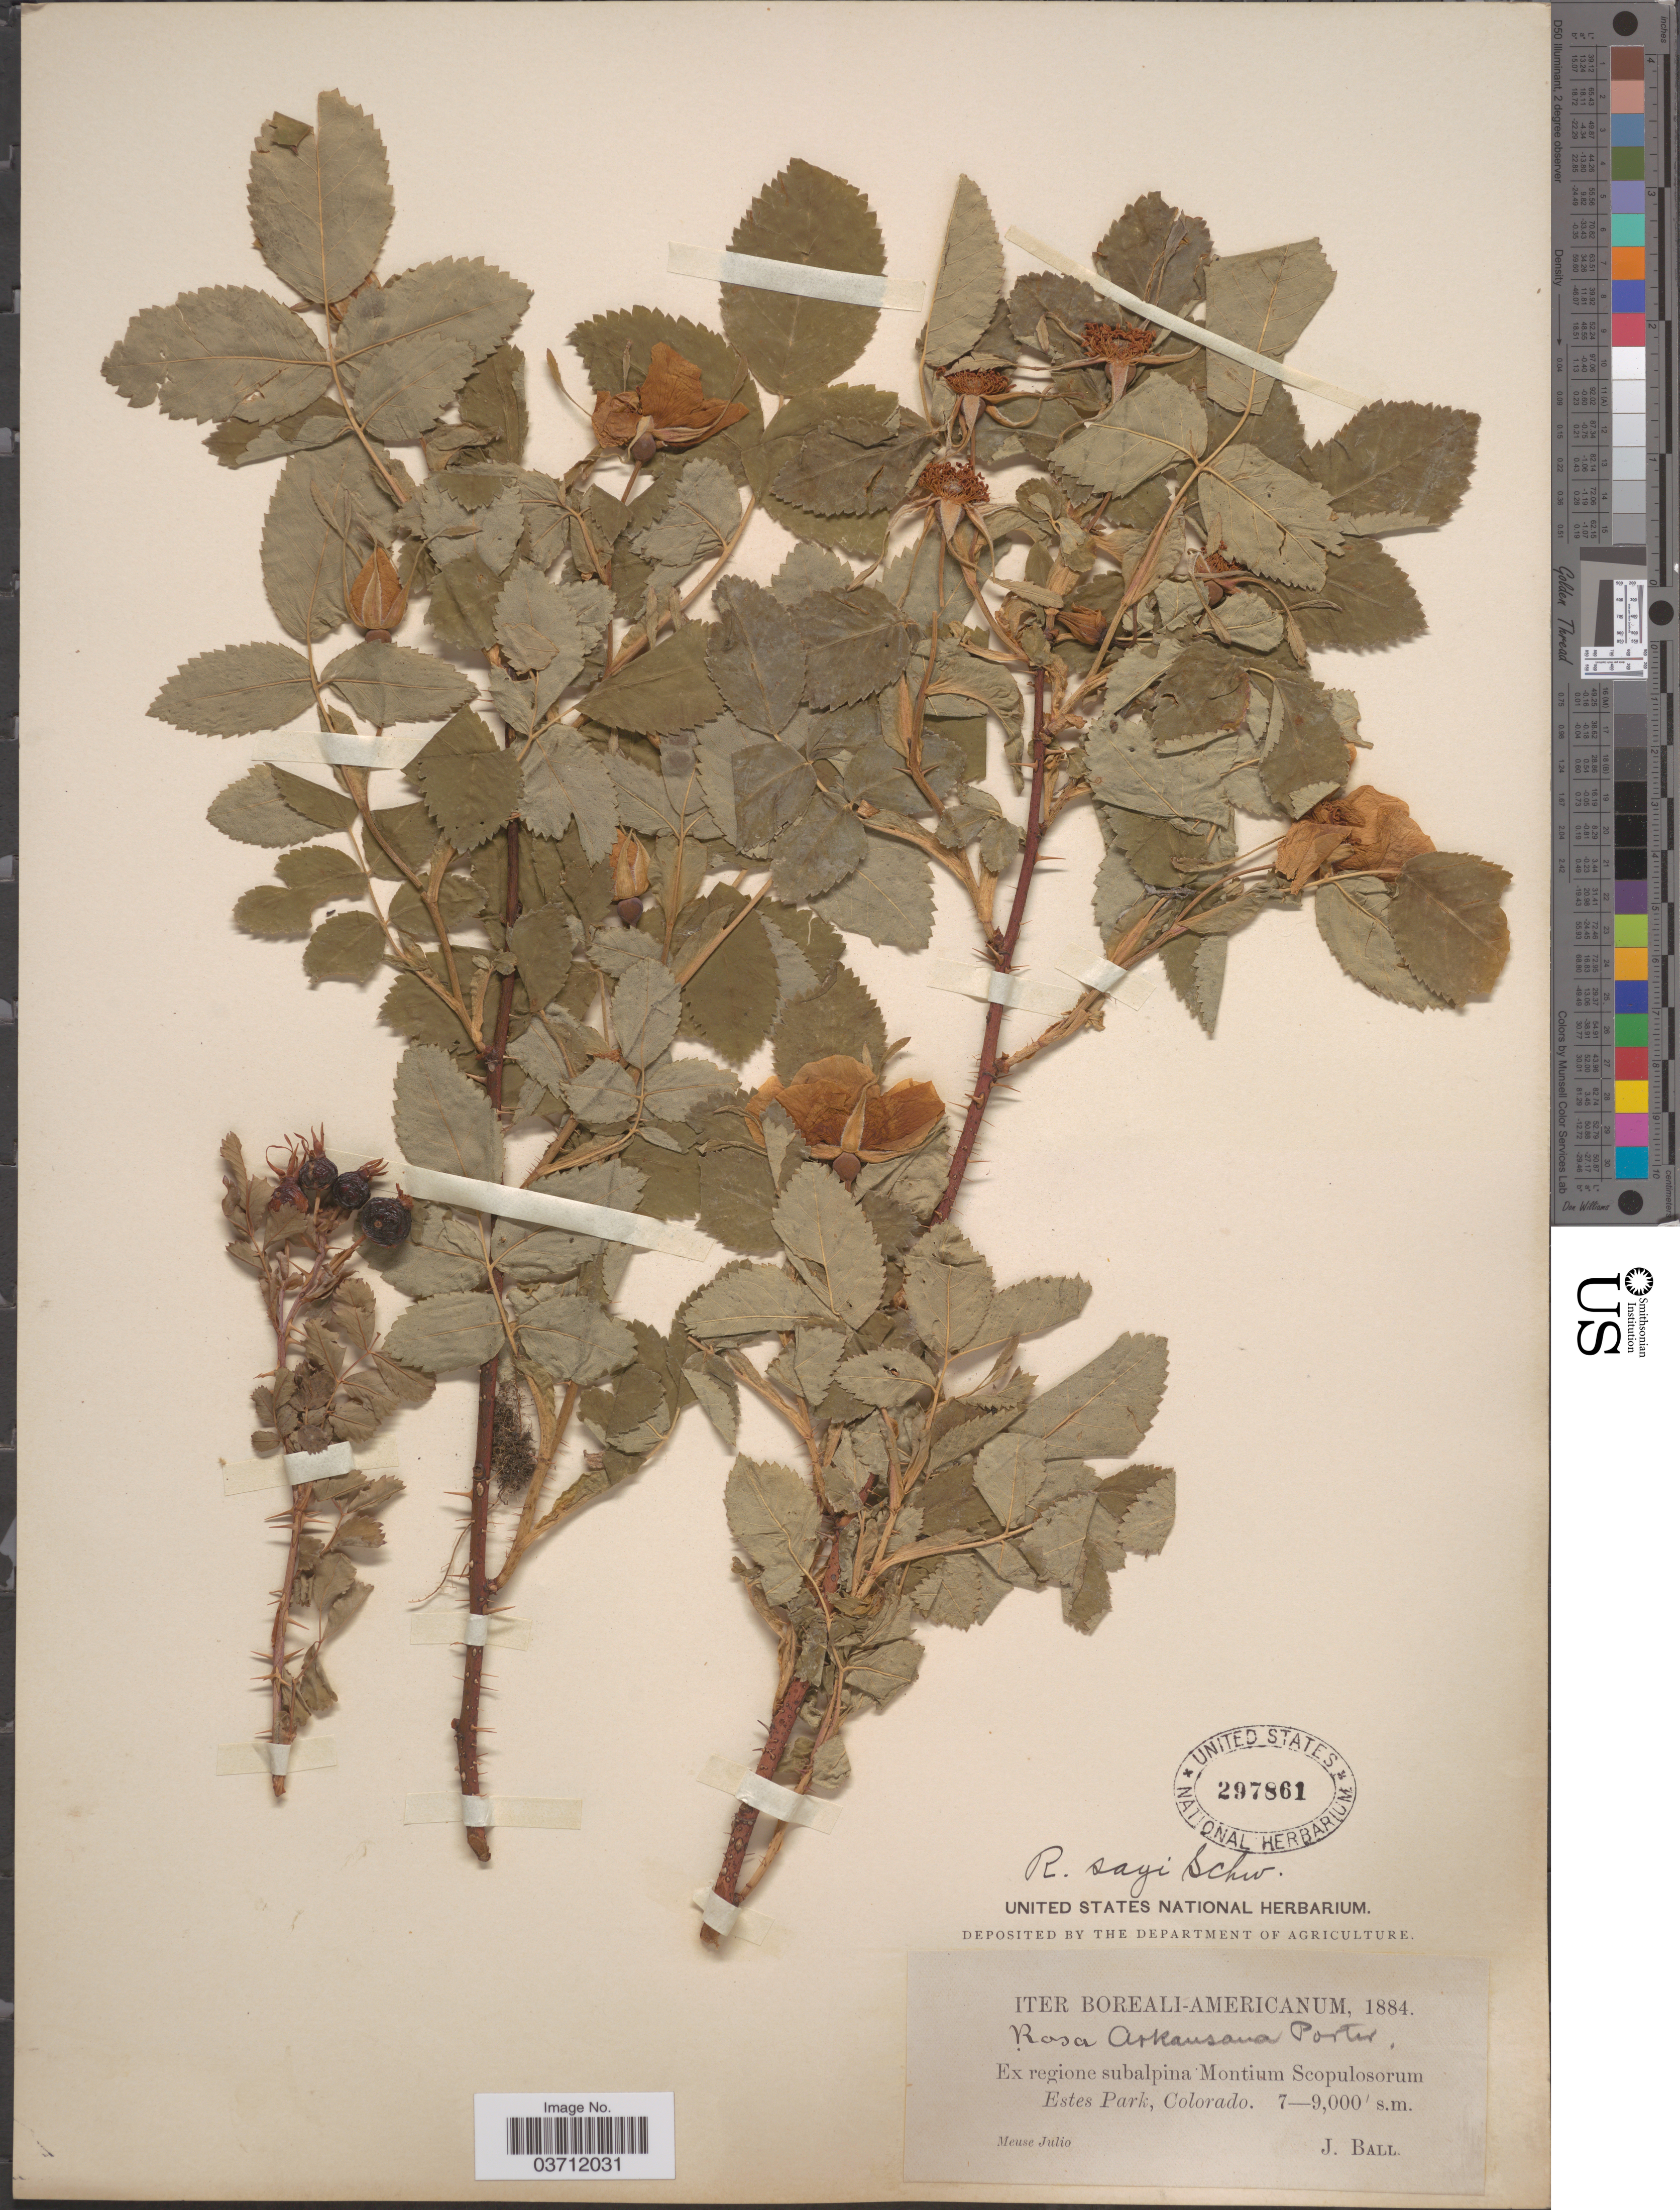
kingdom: Plantae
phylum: Tracheophyta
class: Magnoliopsida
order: Rosales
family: Rosaceae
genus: Rosa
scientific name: Rosa sayi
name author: Schwein.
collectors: J. Ball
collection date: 1884-07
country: United States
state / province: Colorado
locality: Iter Boreali-Americanum. Ex regione subalpina Montium Scopulosorum Estes Park.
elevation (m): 2134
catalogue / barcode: US 297861